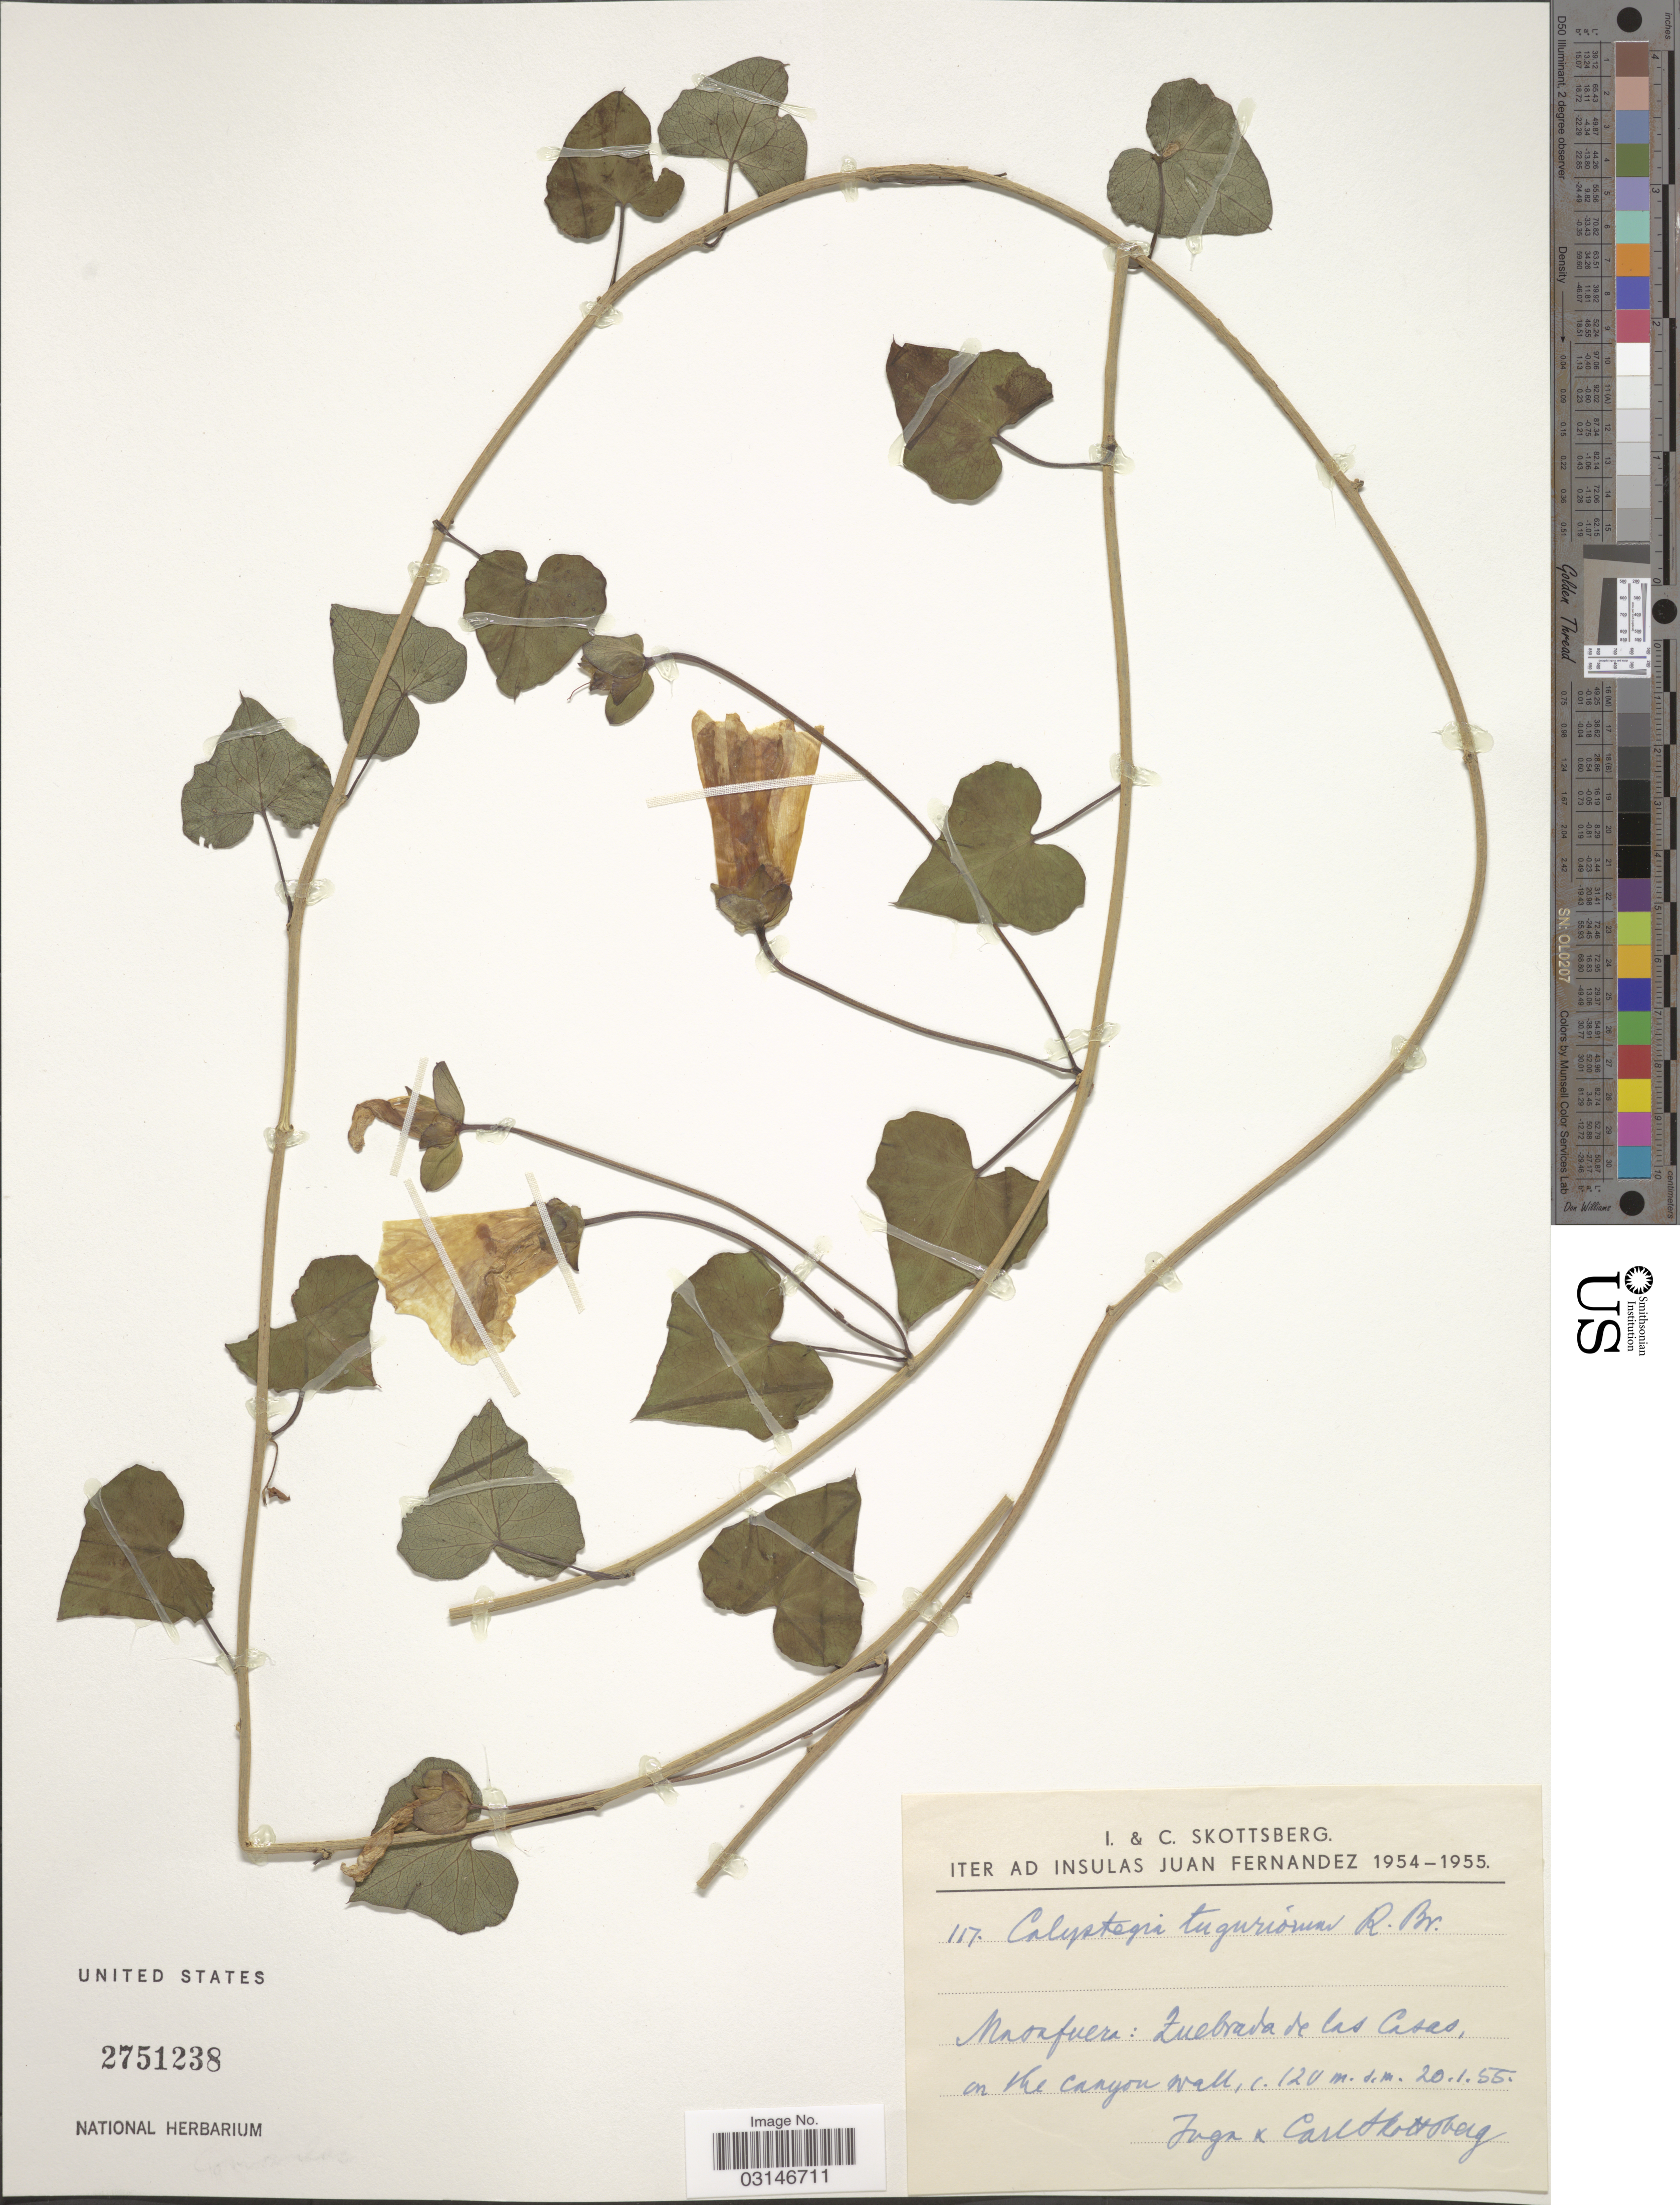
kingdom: Plantae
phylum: Tracheophyta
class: Magnoliopsida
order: Solanales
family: Convolvulaceae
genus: Calystegia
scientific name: Calystegia tuguriorum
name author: R. Br. ex Hook. f.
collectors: I. Skottsberg & C. Skottsberg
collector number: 117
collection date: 1955-01-20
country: Chile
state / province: Valparaíso (V)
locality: Insulas Juan Fernandez. Masafuera: Quebrada de las Casas, on the canyon wall.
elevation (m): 120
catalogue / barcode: US 2751238